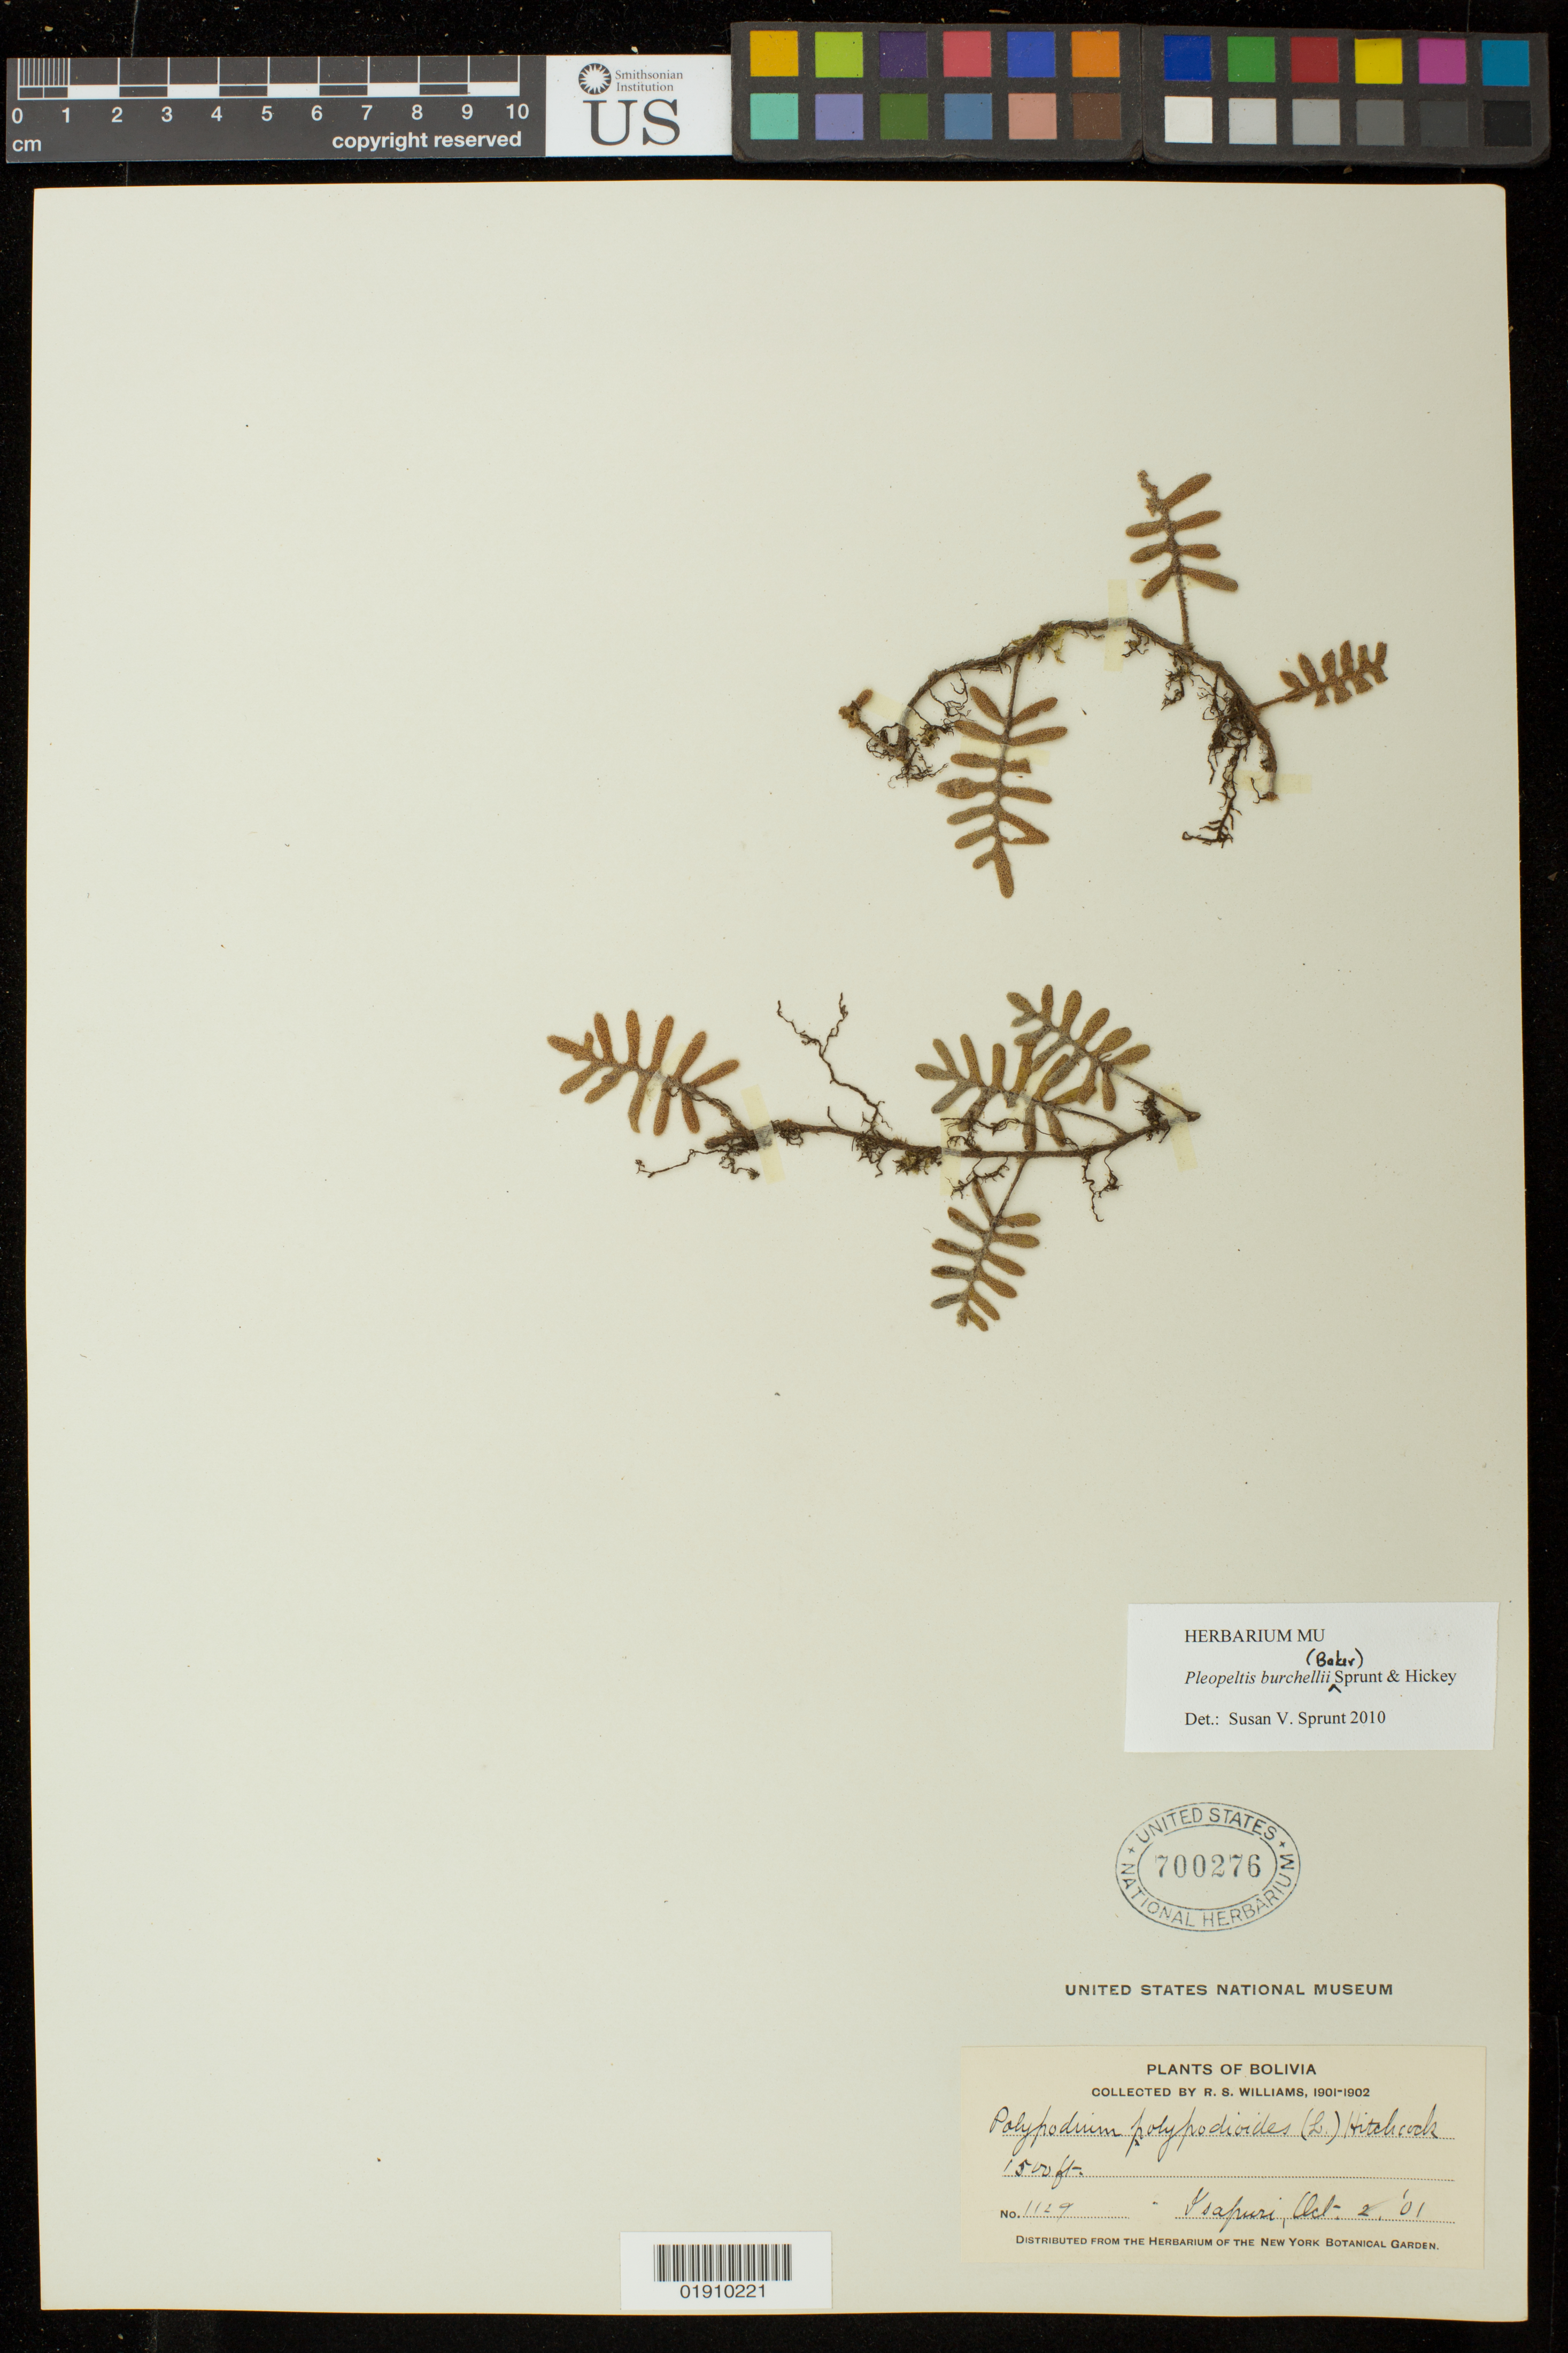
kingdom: Plantae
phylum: Tracheophyta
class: Polypodiopsida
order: Polypodiales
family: Polypodiaceae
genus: Pleopeltis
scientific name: Pleopeltis burchellii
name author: (Baker) Sprunt & Hickey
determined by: Sprunt, S. V.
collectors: R. S. Williams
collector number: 1129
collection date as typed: Oct. 2 '01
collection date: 1901-10-02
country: Bolivia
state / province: La Páz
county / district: Larecaja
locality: Isupuri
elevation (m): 457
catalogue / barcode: US 700276